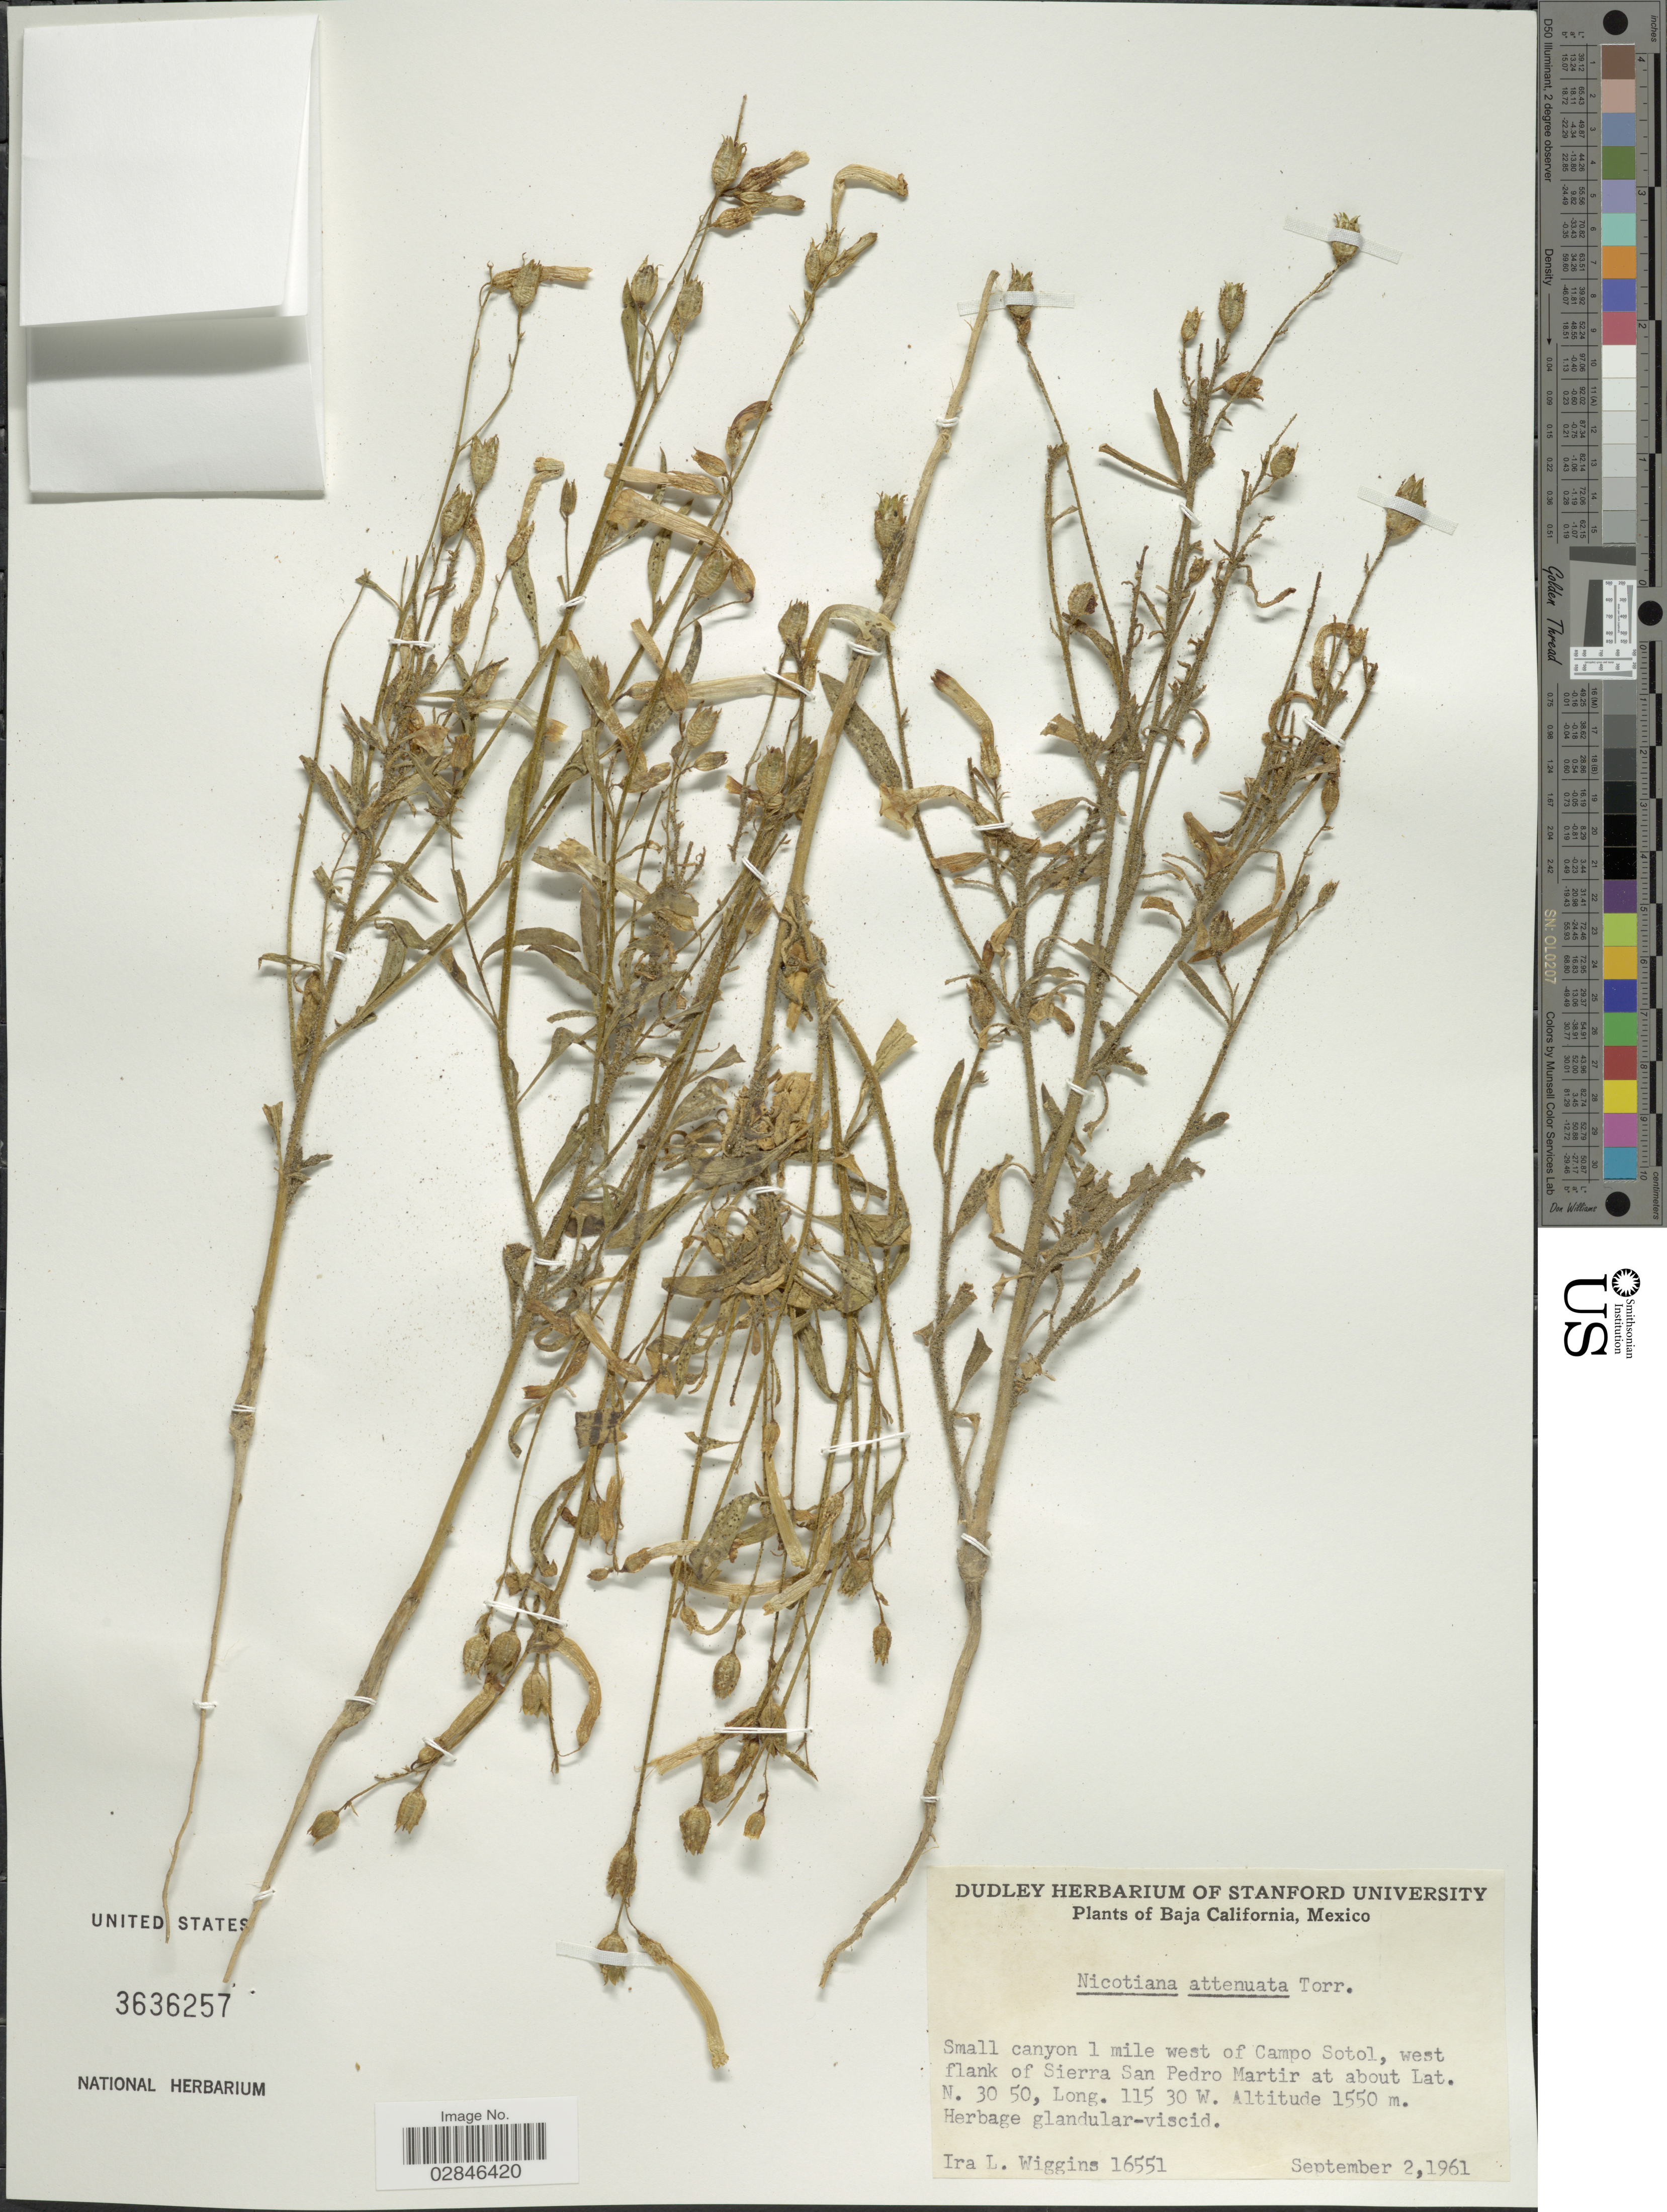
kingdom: Plantae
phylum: Tracheophyta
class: Magnoliopsida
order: Solanales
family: Solanaceae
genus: Nicotiana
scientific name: Nicotiana attenuata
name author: Torr. ex S. Watson in C. King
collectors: I. L. Wiggins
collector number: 16551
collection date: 1961-09-02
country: Mexico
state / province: Baja California Norte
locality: Small canyon 1 mile west of Campo Sotol, west flank of Sierra San Pedro Martir.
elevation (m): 1550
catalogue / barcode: US 3636257